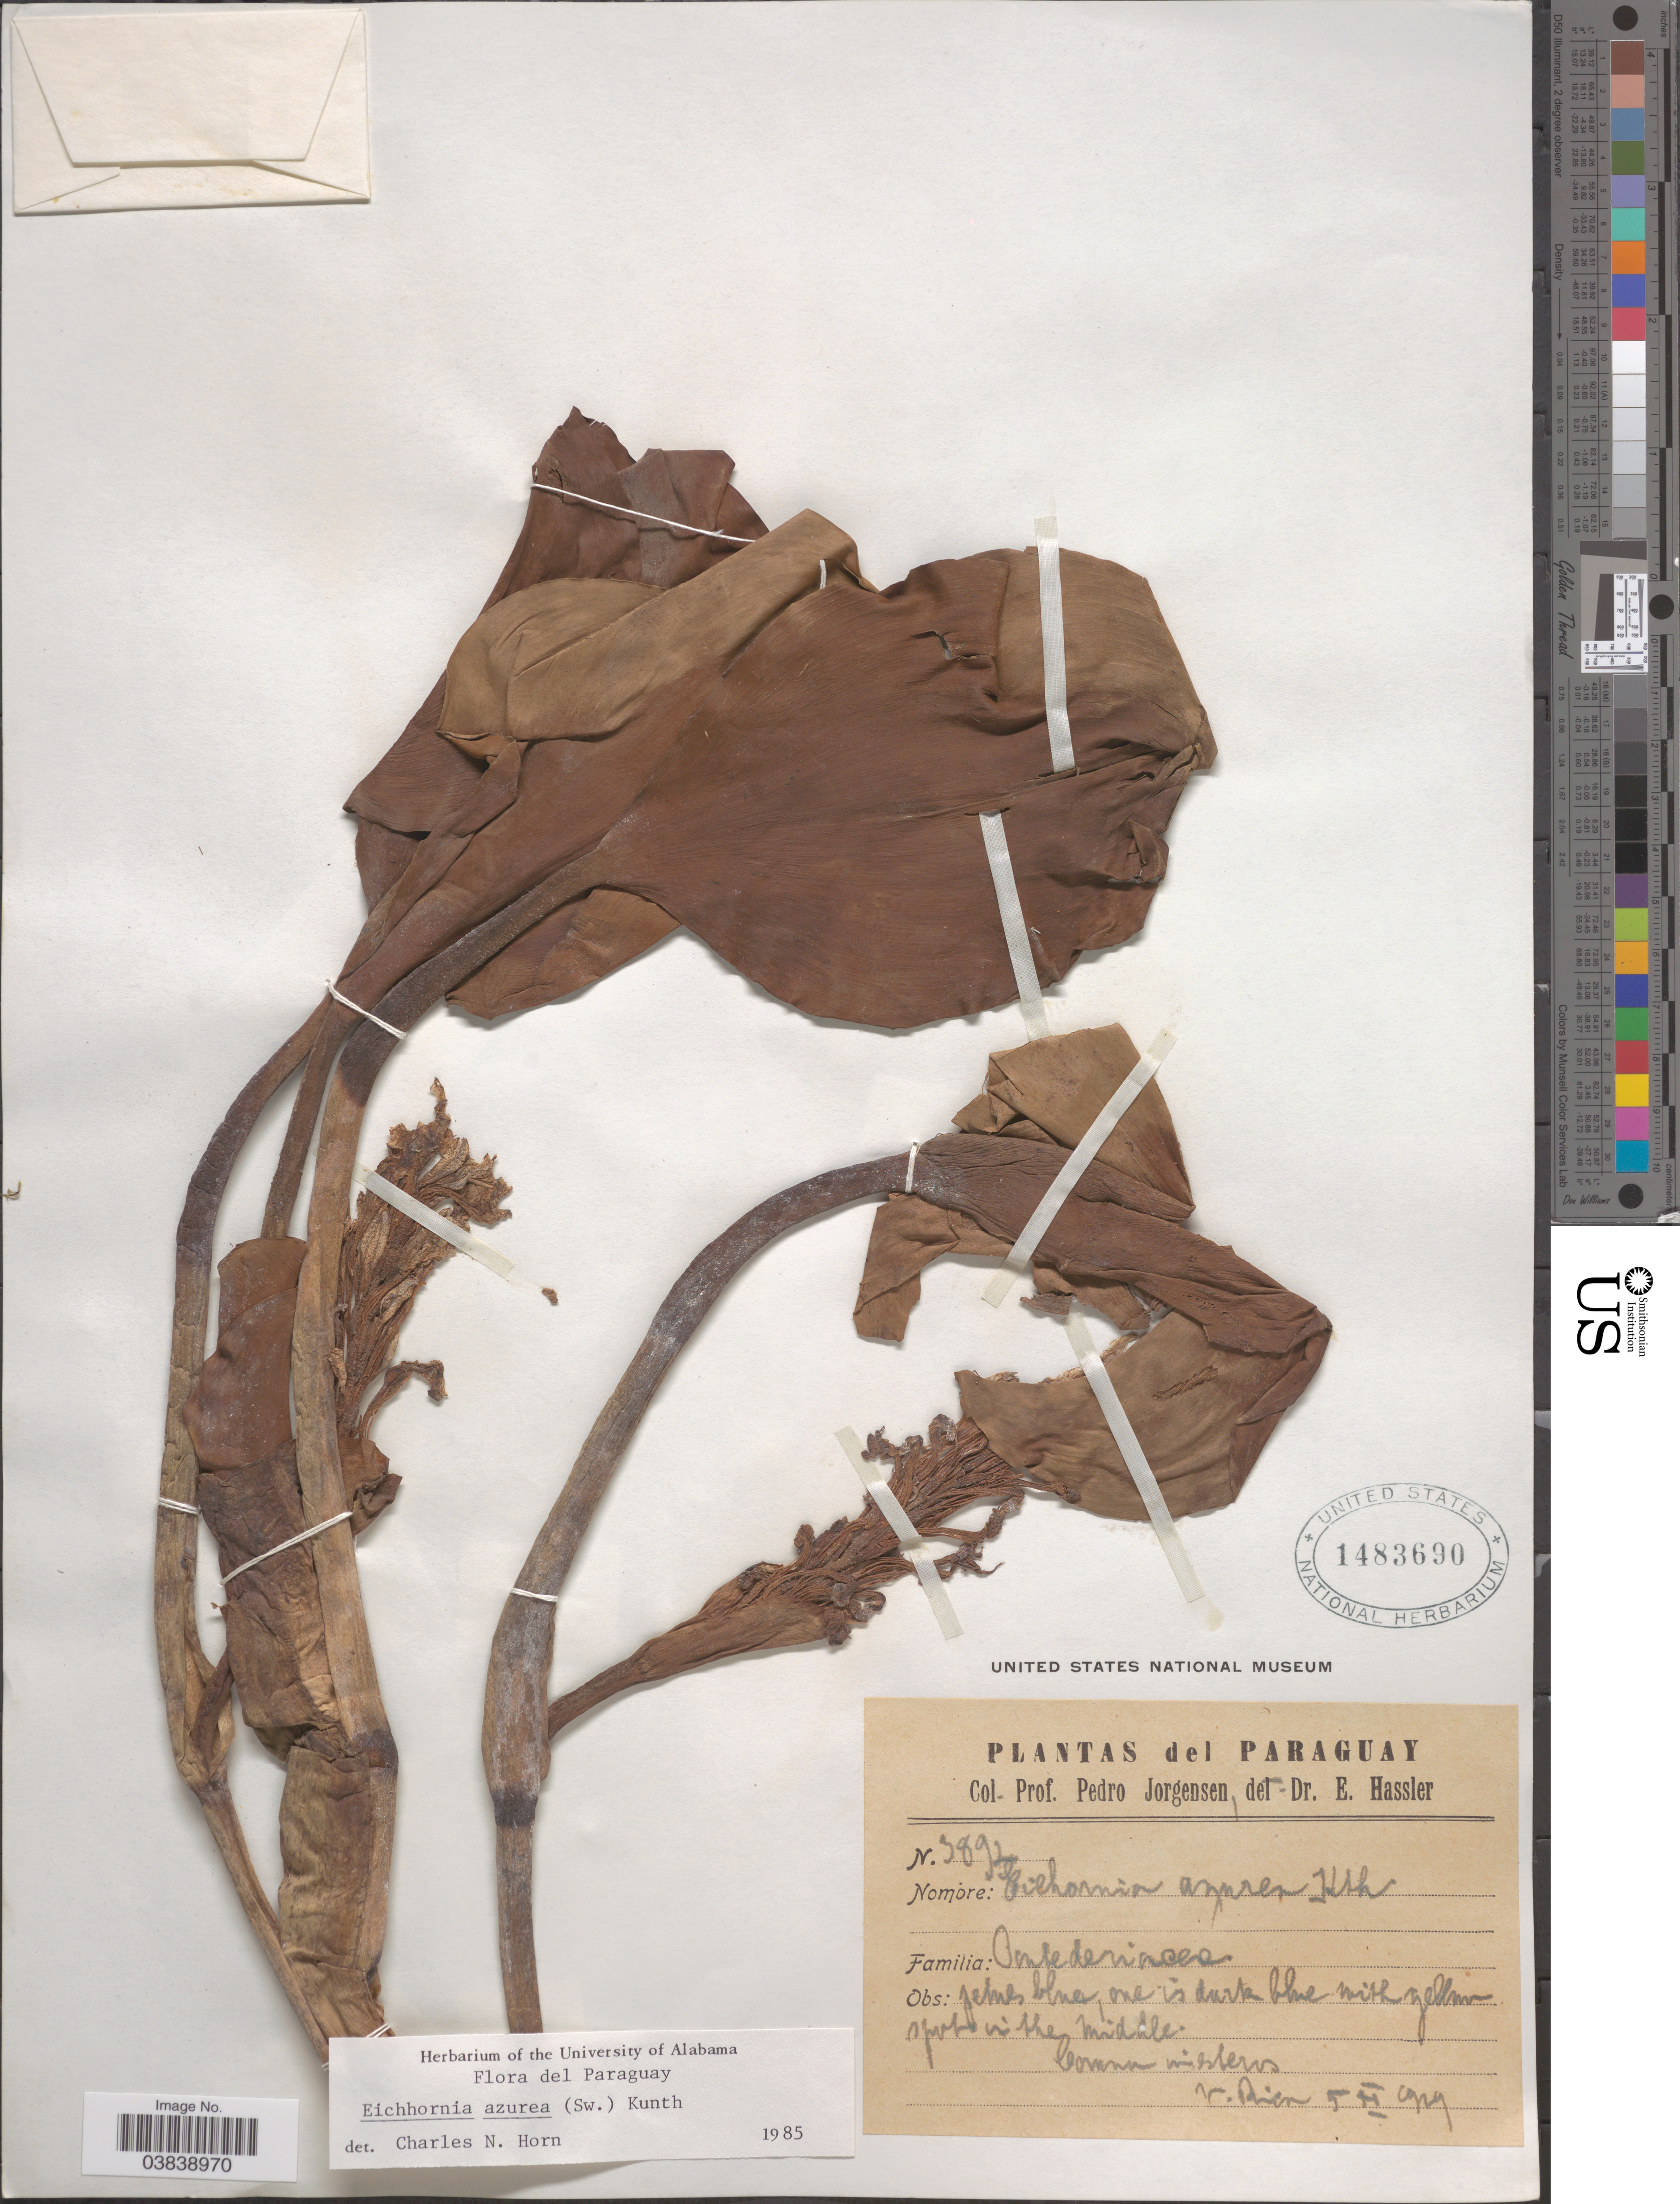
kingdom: Plantae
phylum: Tracheophyta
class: Liliopsida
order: Commelinales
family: Pontederiaceae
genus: Eichhornia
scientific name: Eichhornia azurea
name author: (Sw.) Kunth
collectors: P. Jörgensen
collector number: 3892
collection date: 1929-11-05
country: Paraguay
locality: V. Rica.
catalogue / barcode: US 1483690